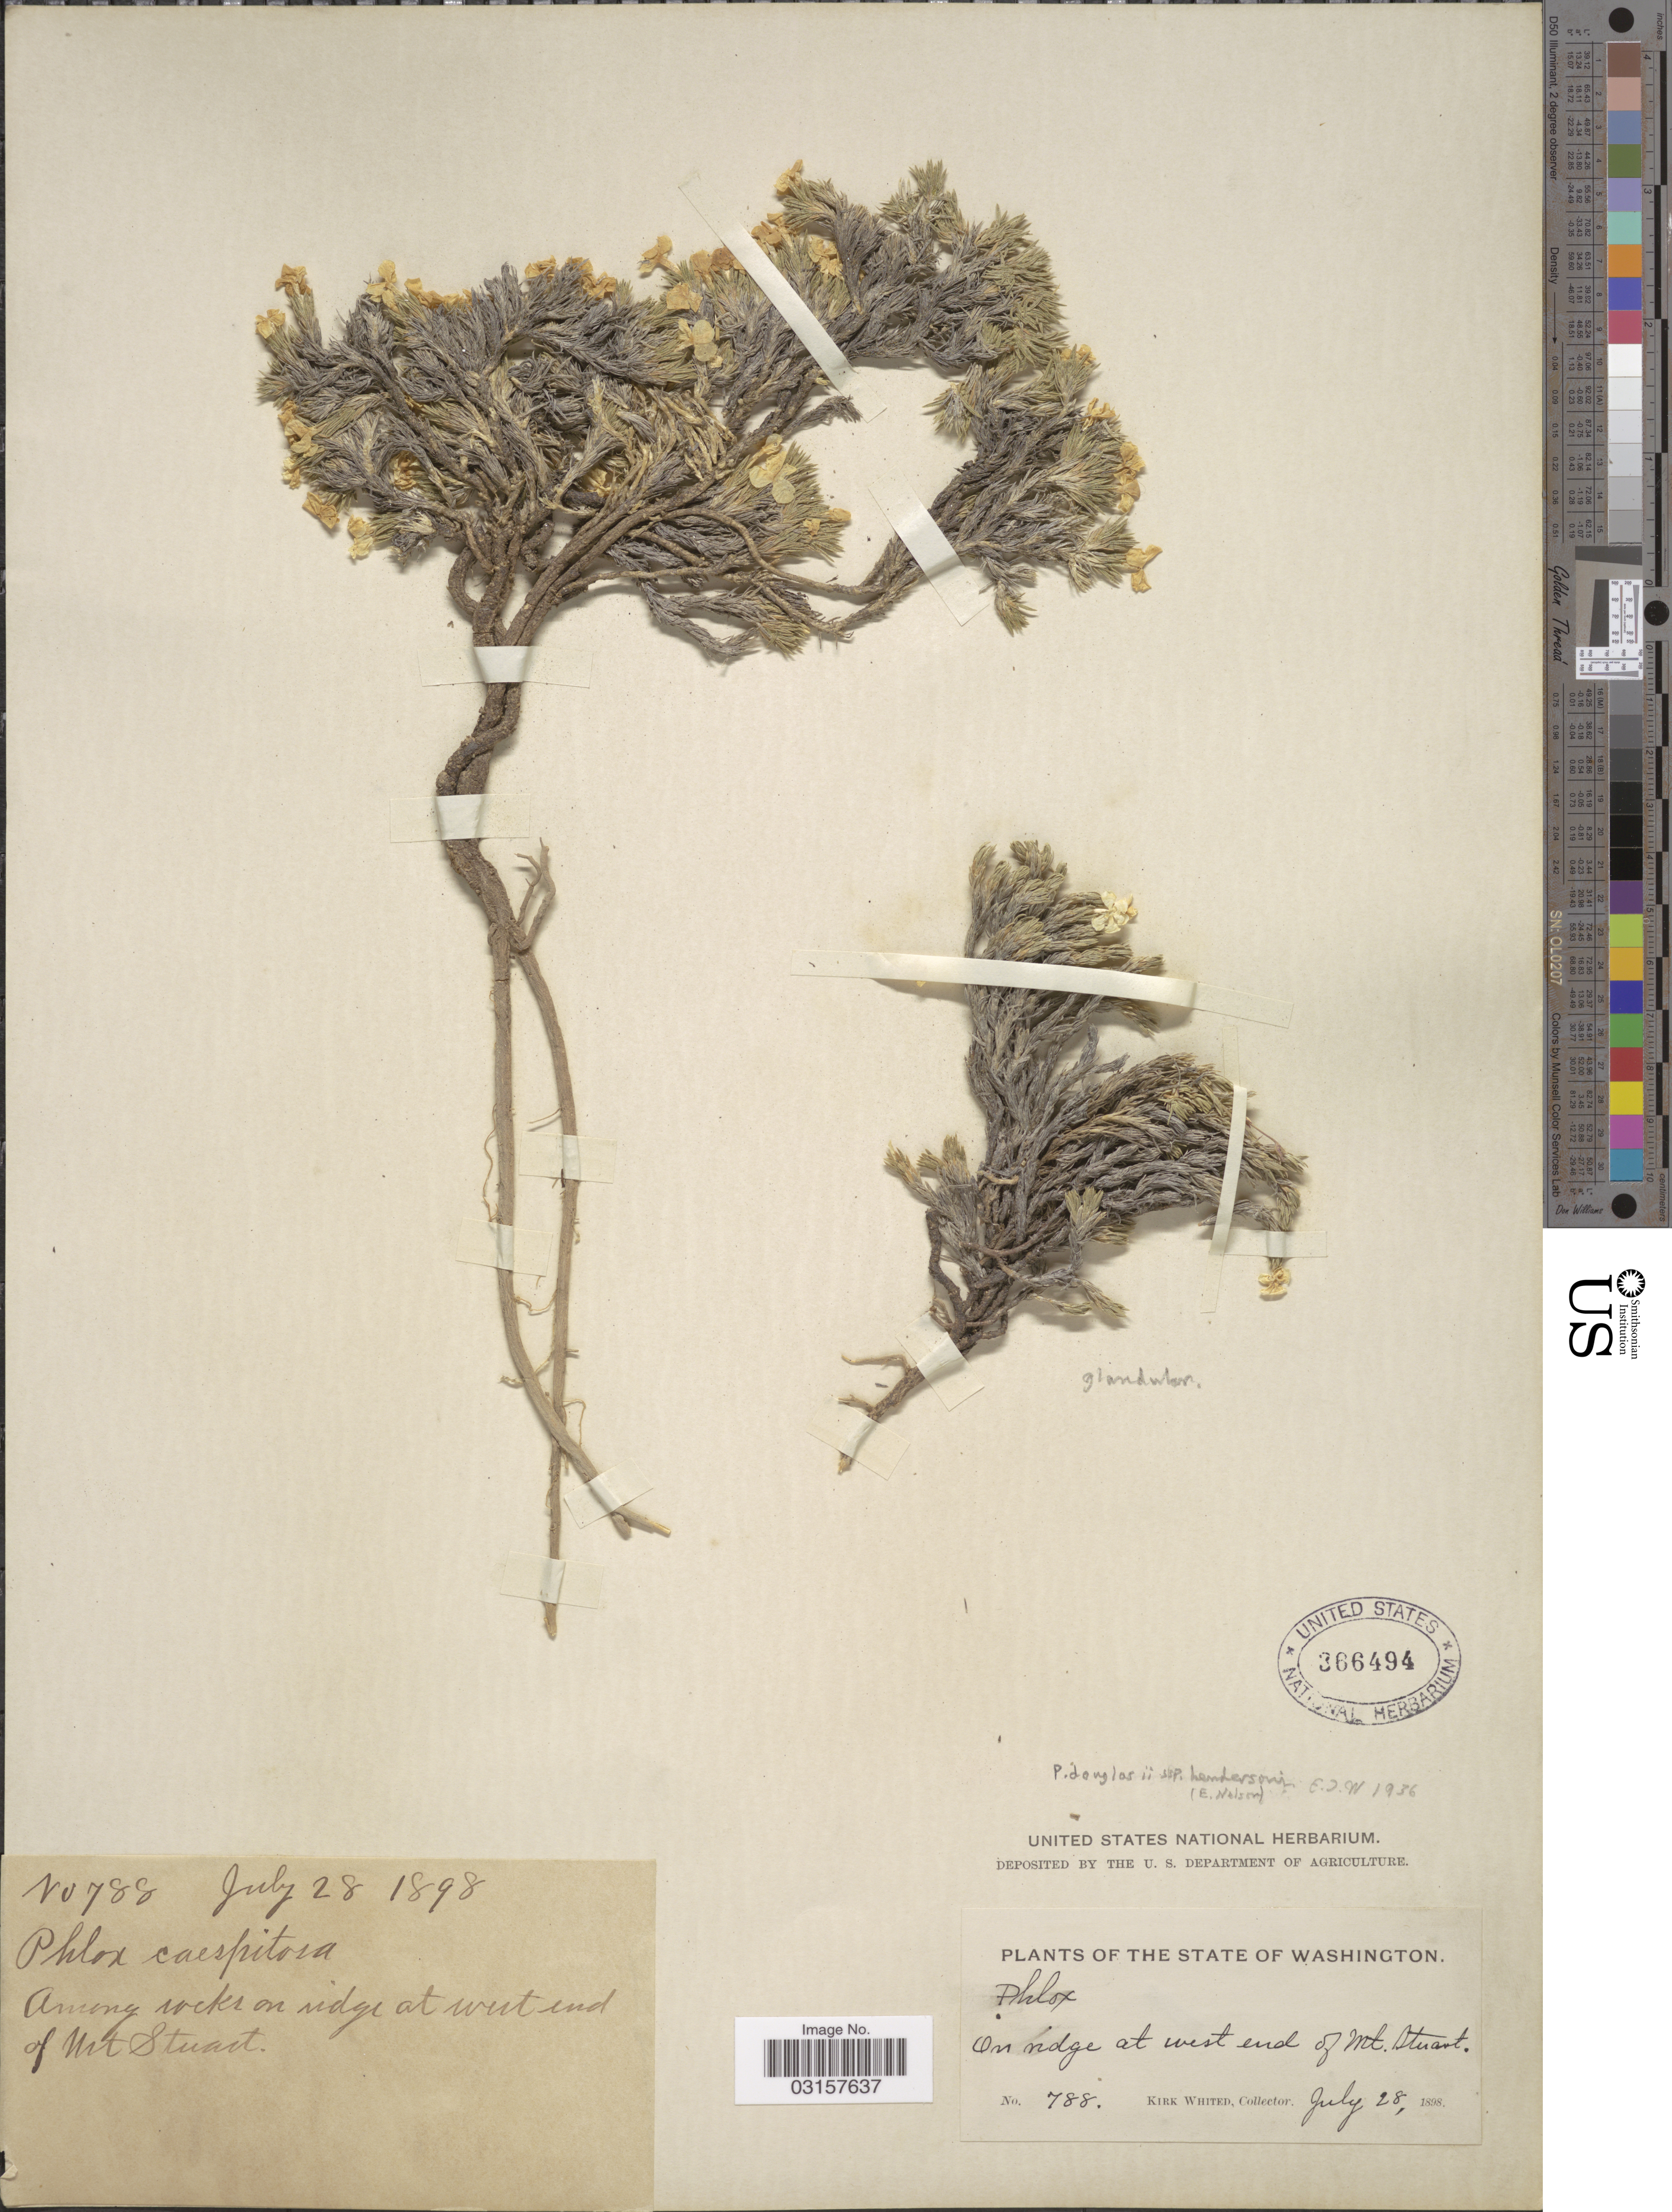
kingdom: Plantae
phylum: Tracheophyta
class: Magnoliopsida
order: Ericales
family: Polemoniaceae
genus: Phlox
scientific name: Phlox hendersonii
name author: (Cronq.) E.E. Nelson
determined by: Mayfield, M. H.; Ferguson, C. J.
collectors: K. Whited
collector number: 788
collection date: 1898-07-28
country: United States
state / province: Washington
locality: On ridge at west end of Mt. Stuart.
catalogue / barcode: US 366494